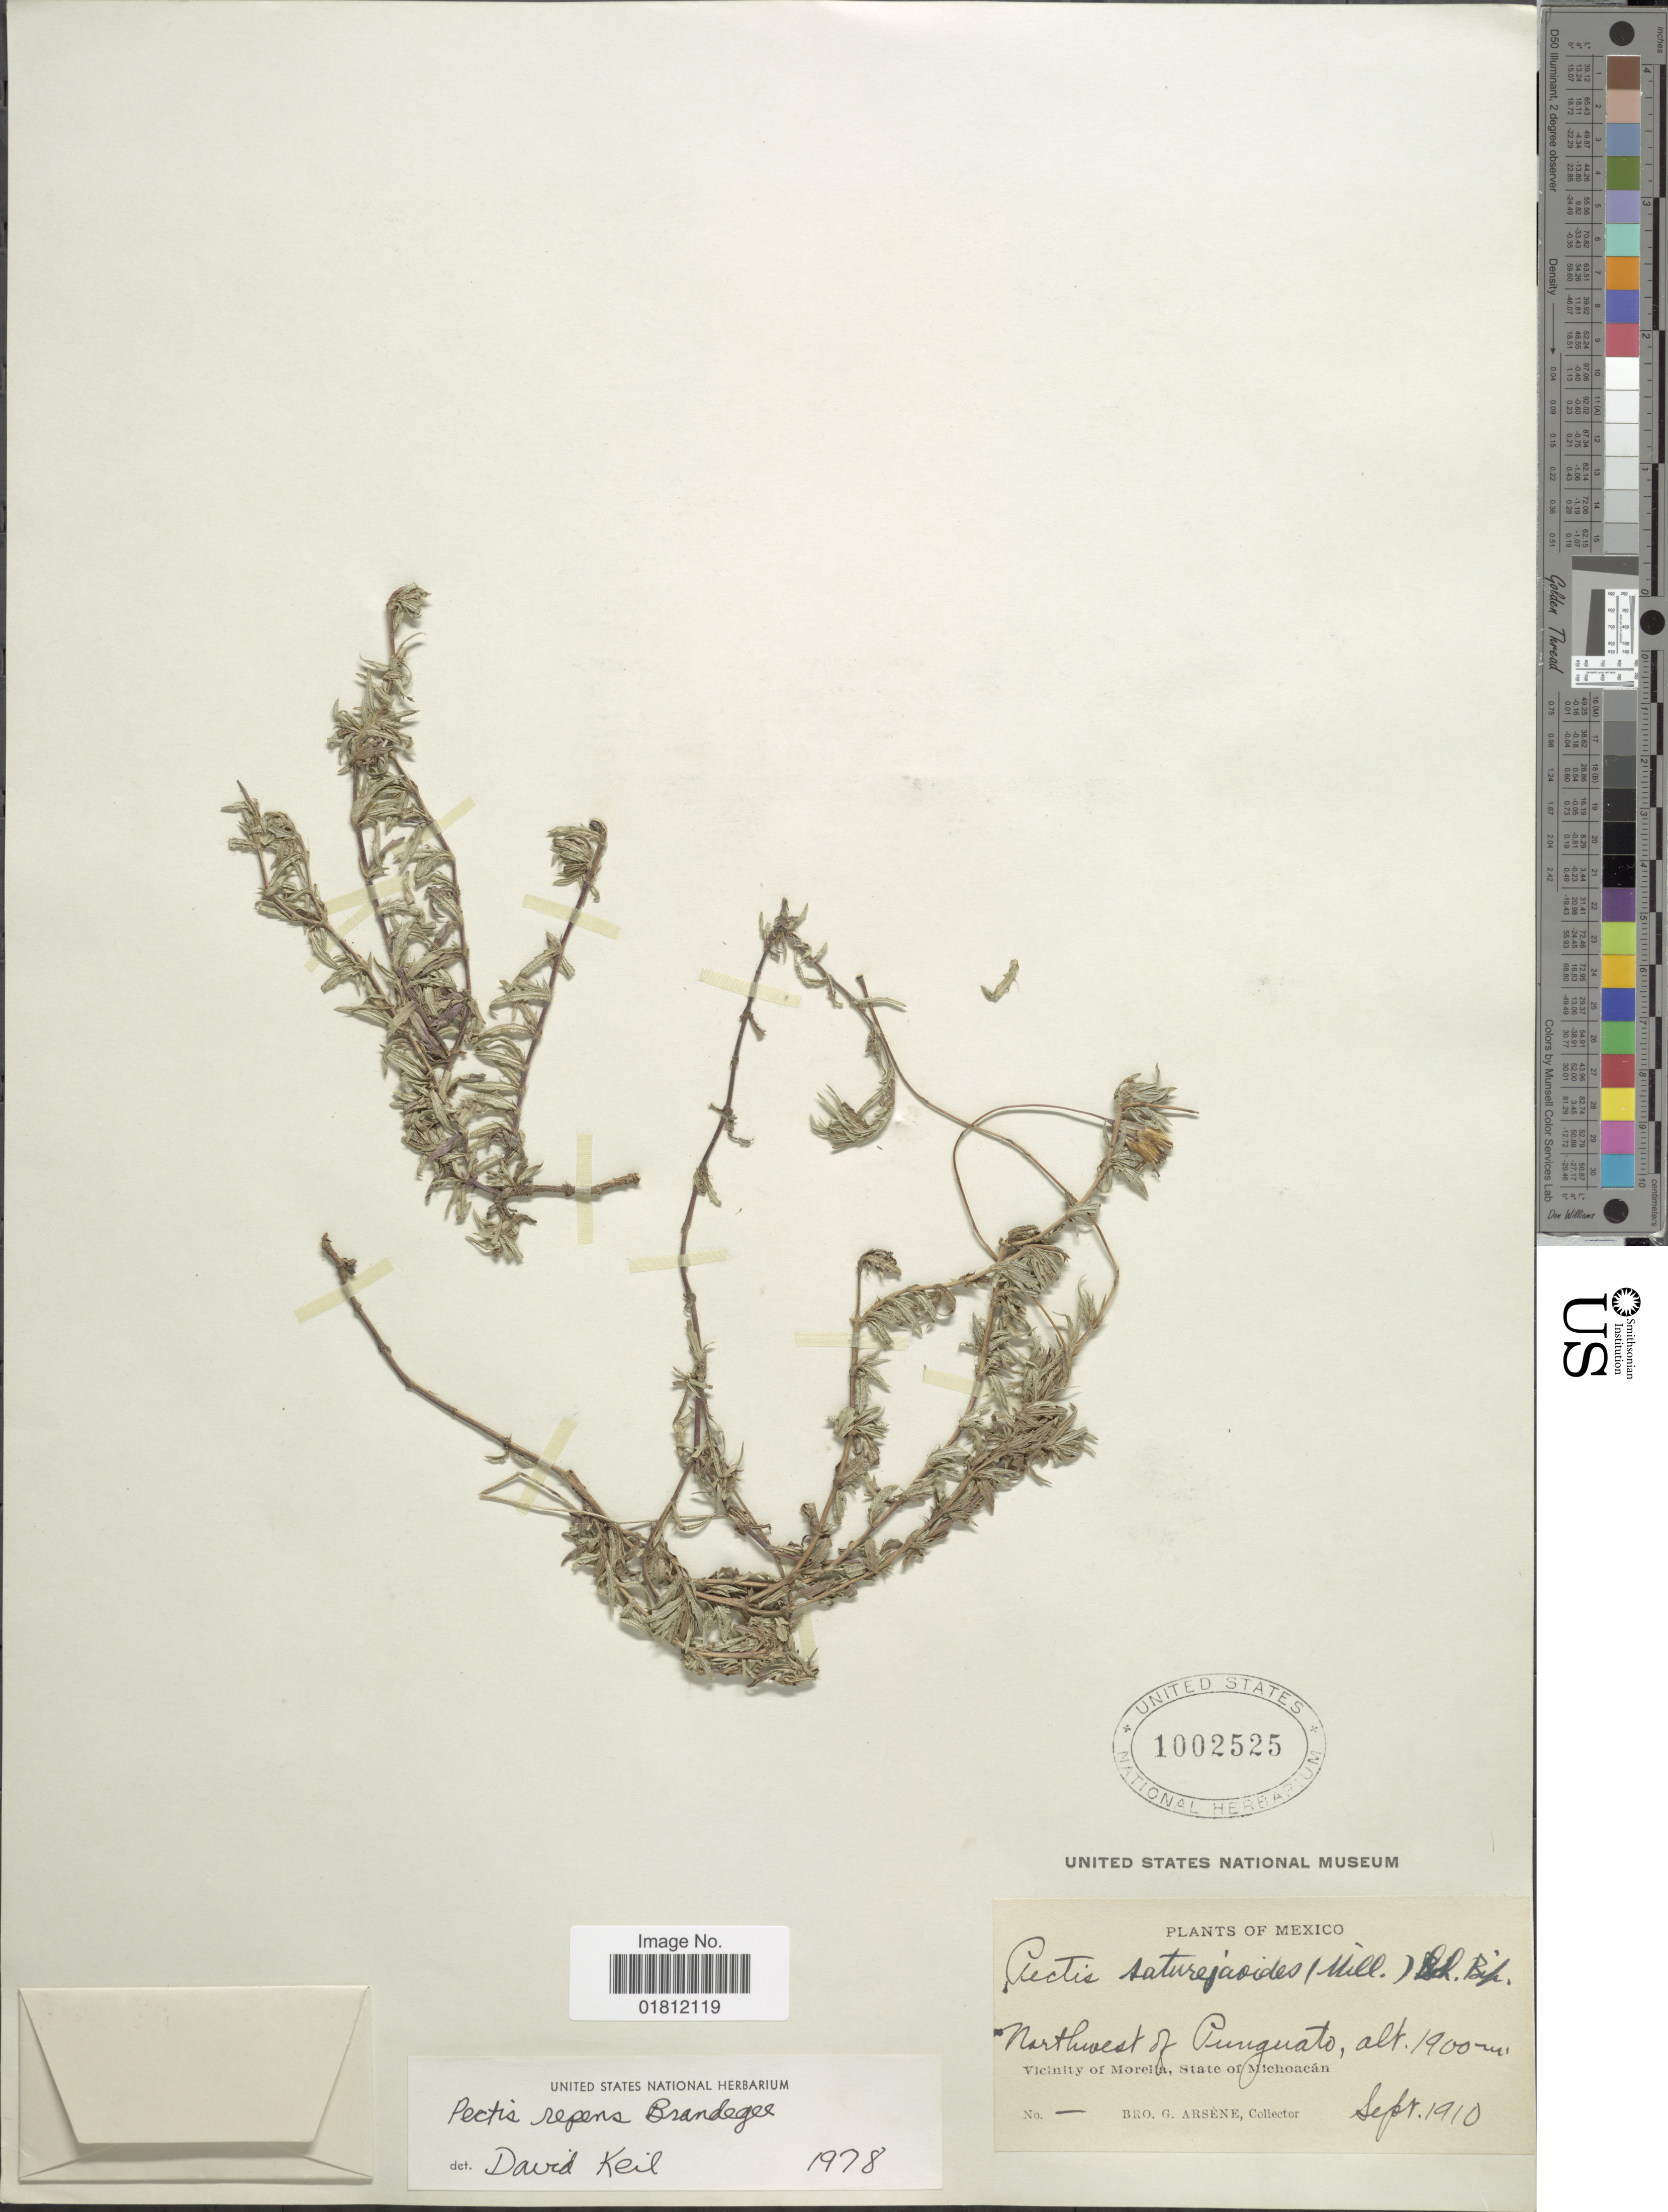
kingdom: Plantae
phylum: Tracheophyta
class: Magnoliopsida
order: Asterales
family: Asteraceae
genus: Pectis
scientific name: Pectis repens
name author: Brandegee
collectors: Bro. G. Arsène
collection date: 1910-09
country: Mexico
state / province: Michoacán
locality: Northwest of Punguato. Vicinity of Morelia, State of Michoacan.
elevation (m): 1900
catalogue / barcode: US 1002525